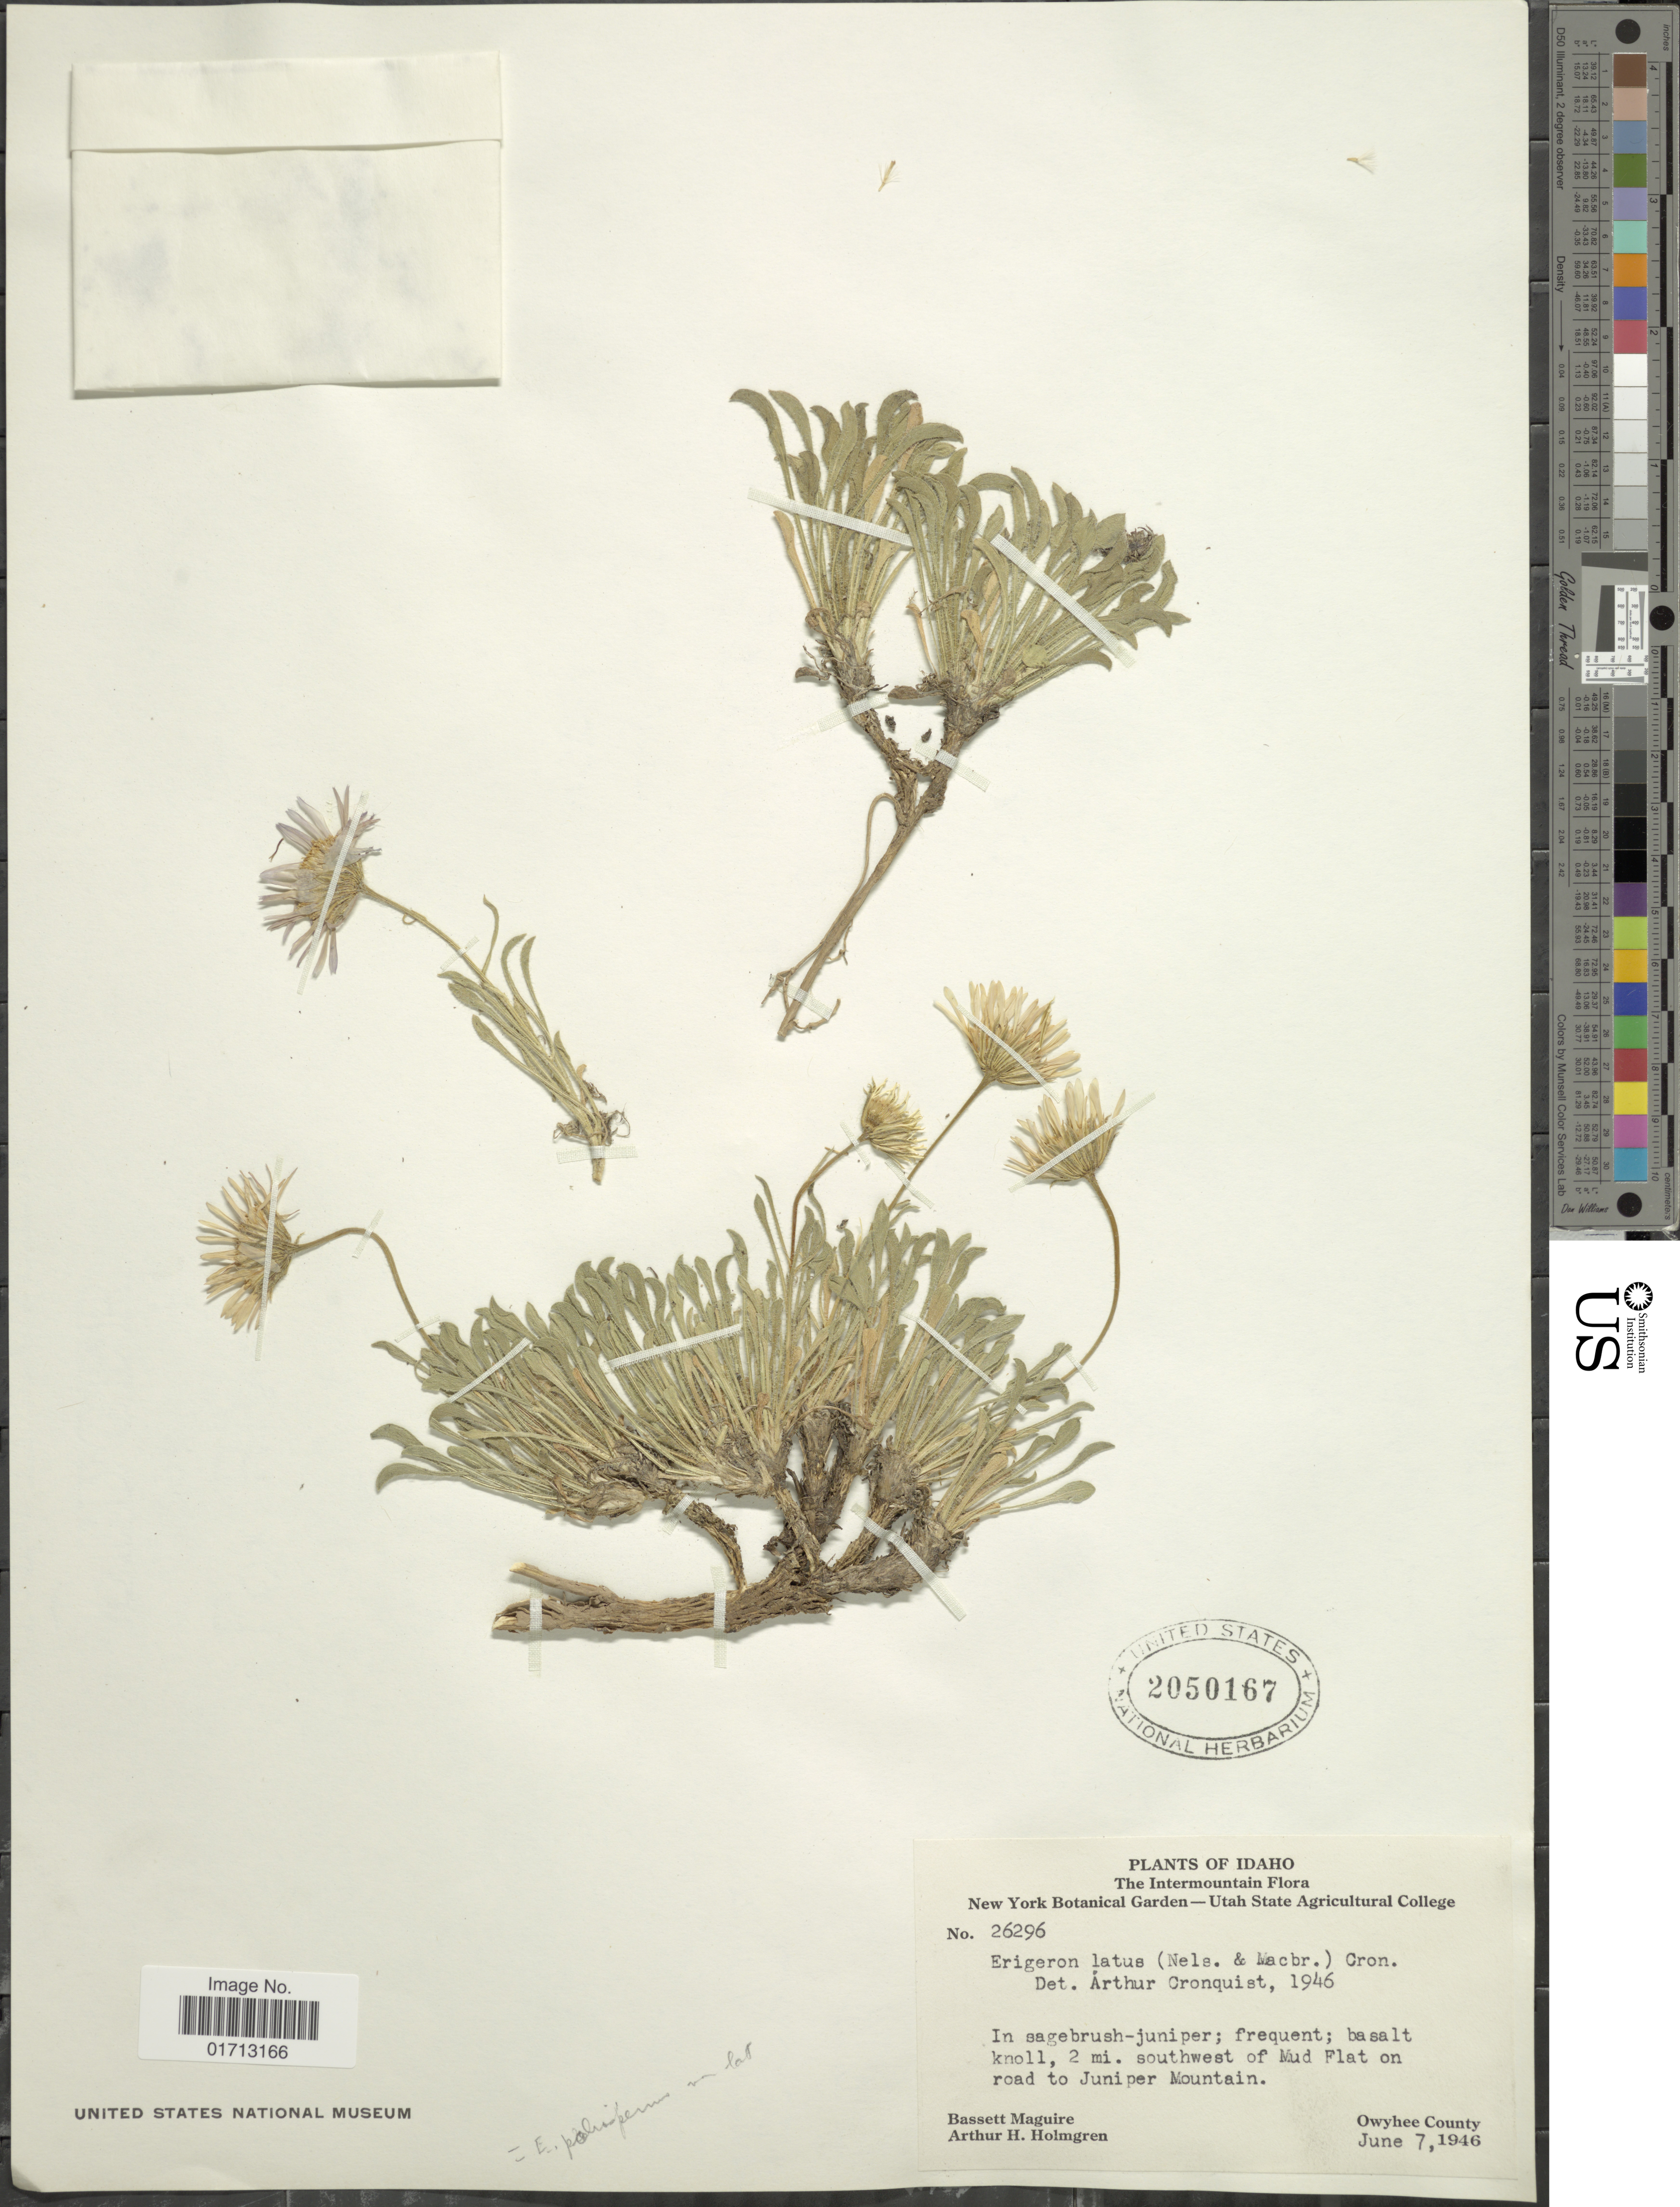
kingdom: Plantae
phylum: Tracheophyta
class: Magnoliopsida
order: Asterales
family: Asteraceae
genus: Erigeron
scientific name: Erigeron latus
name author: (A. Nelson & J.F. Macbr.) Cronq.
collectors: B. Maguire & A. H. Holmgren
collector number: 26296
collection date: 1946-06-07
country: United States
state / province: Idaho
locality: Intermountain. 2 mi. southwest of Mud Flat on road to Juniper Mountain. Owyhee County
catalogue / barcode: US 2050167